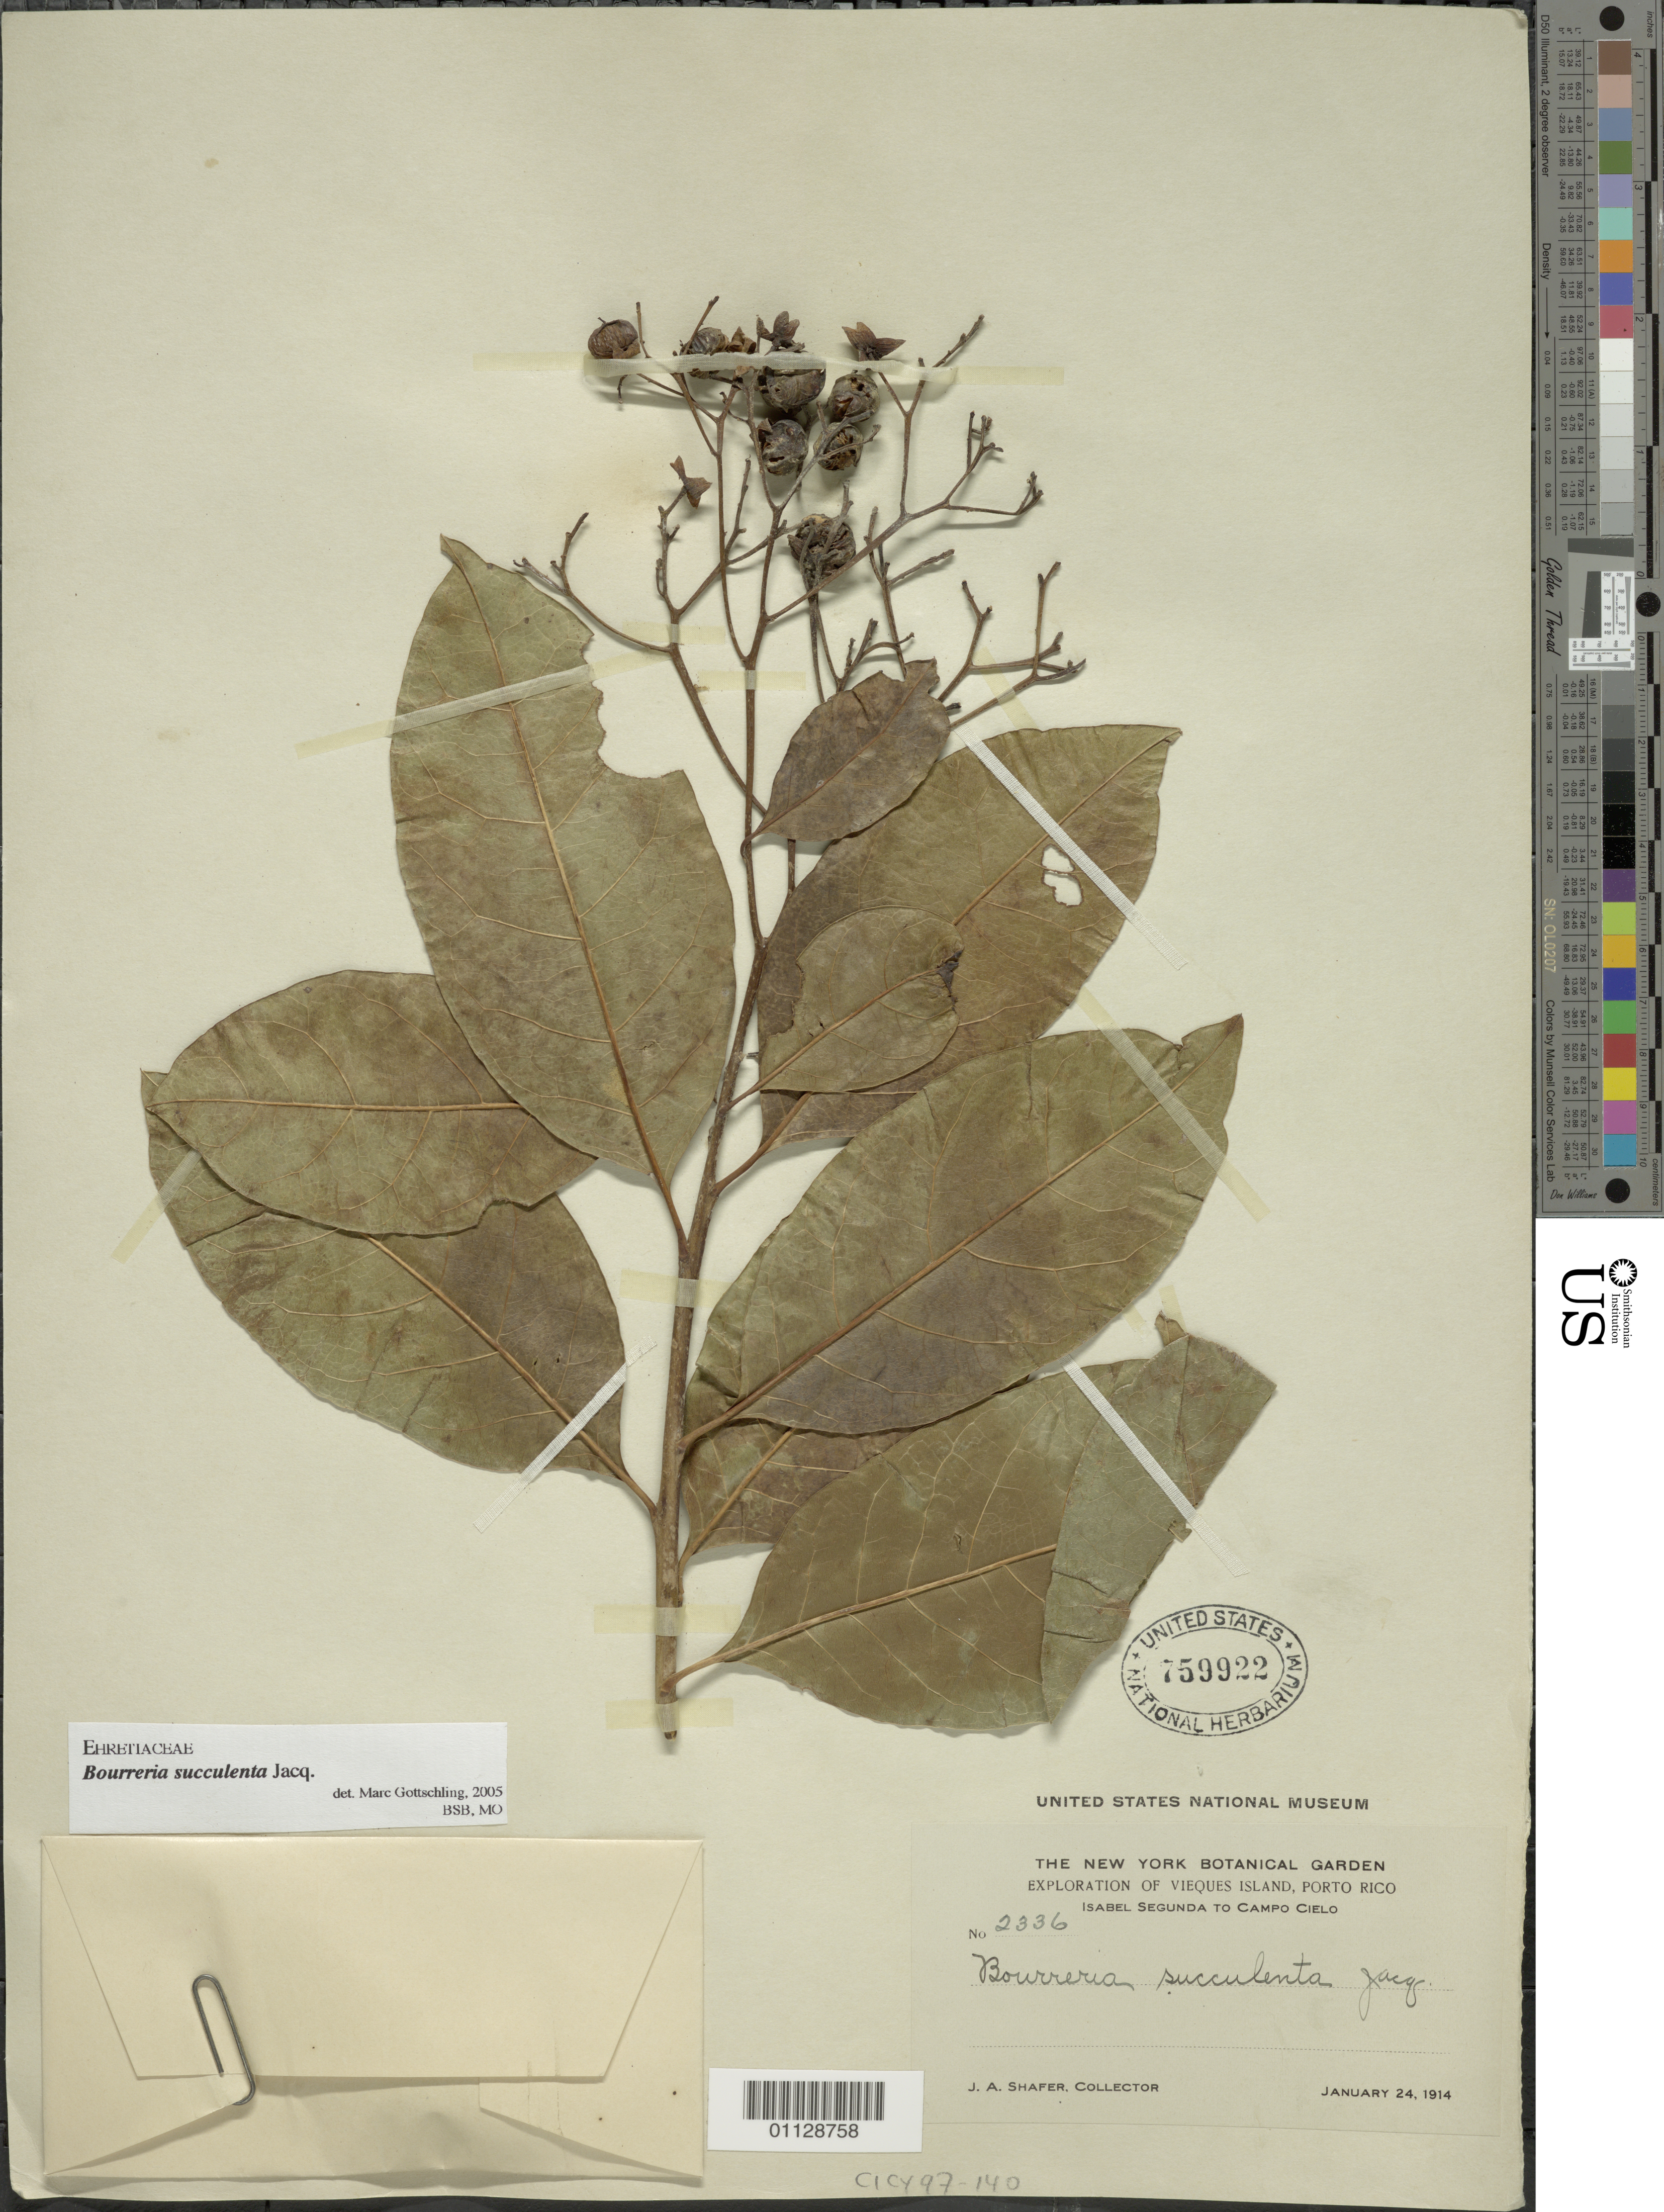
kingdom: Plantae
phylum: Tracheophyta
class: Magnoliopsida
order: Boraginales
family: Ehretiaceae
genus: Bourreria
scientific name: Bourreria succulenta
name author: Jacq.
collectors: J. A. Shafer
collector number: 2336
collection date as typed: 24 Jan 1924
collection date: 1924-01-24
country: Puerto Rico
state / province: Vieques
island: Vieques I.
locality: Isabel Segunda to Campo Cielo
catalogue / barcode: US 759922